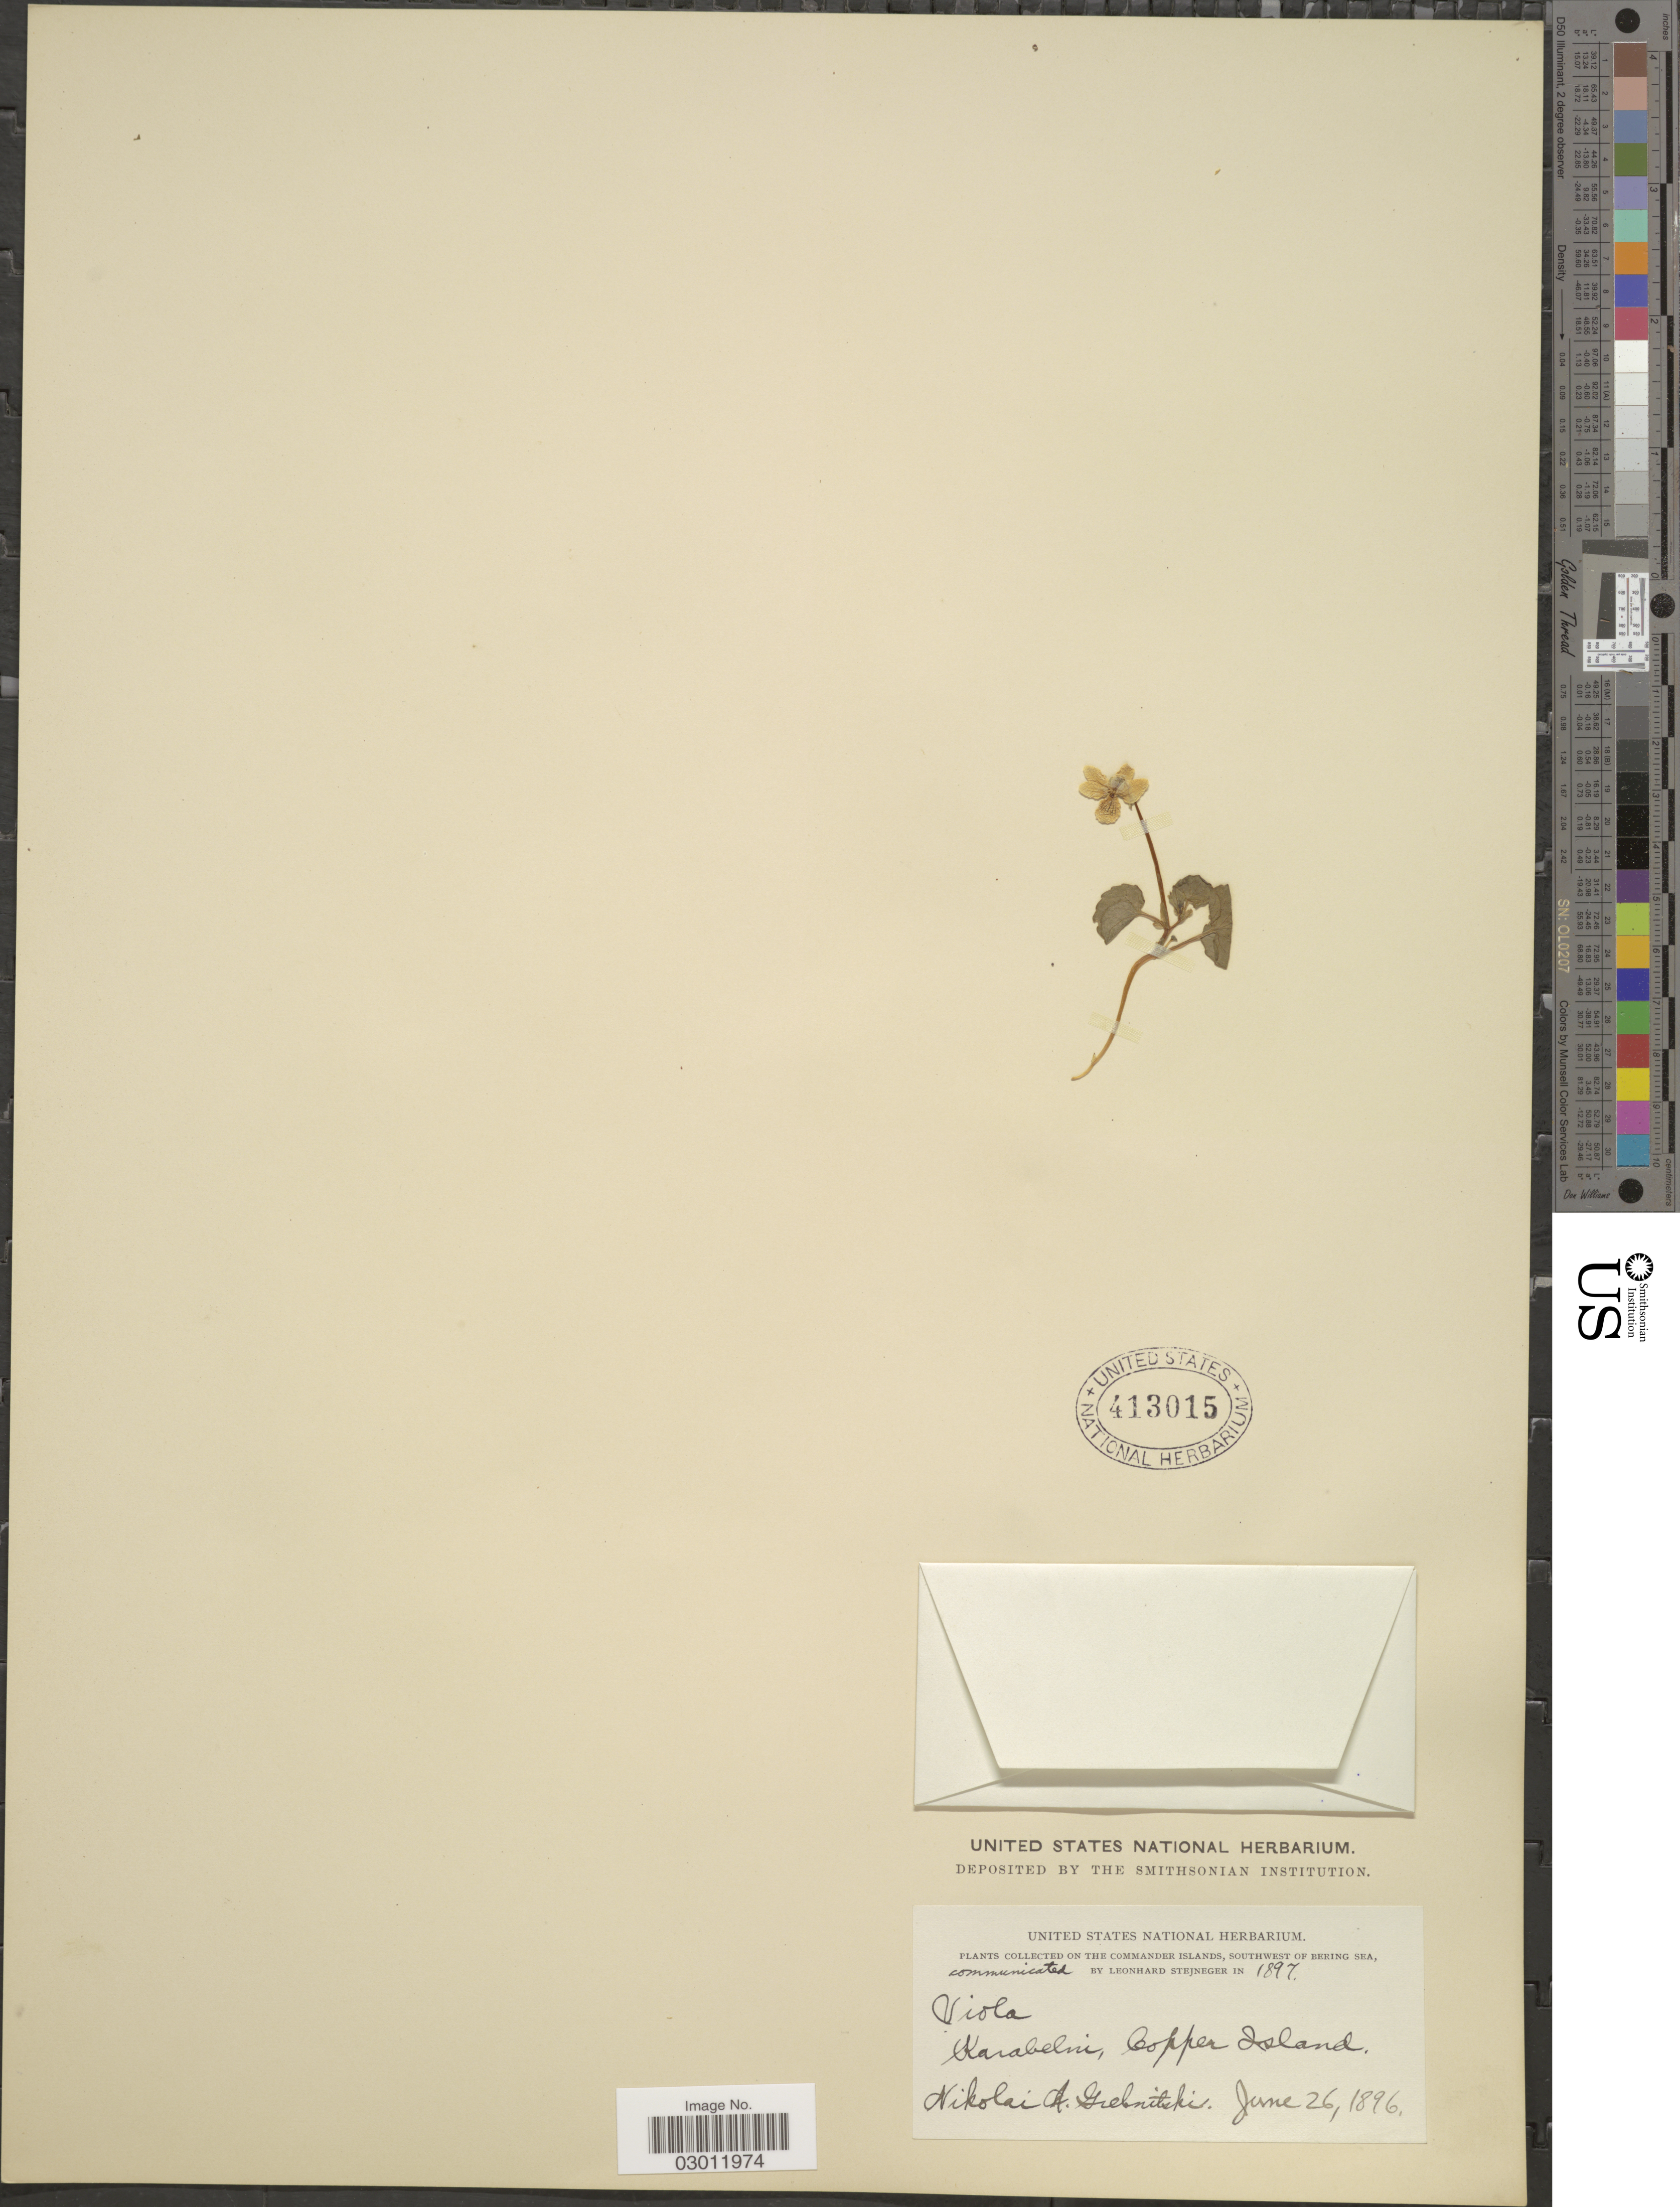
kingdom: Plantae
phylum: Tracheophyta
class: Magnoliopsida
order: Malpighiales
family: Violaceae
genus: Viola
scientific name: Viola biflora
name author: L.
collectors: N. Grebritski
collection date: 1896-06-26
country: Russian Federation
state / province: Kamchatka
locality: Karabelni, Copper Island.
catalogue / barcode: US 413015